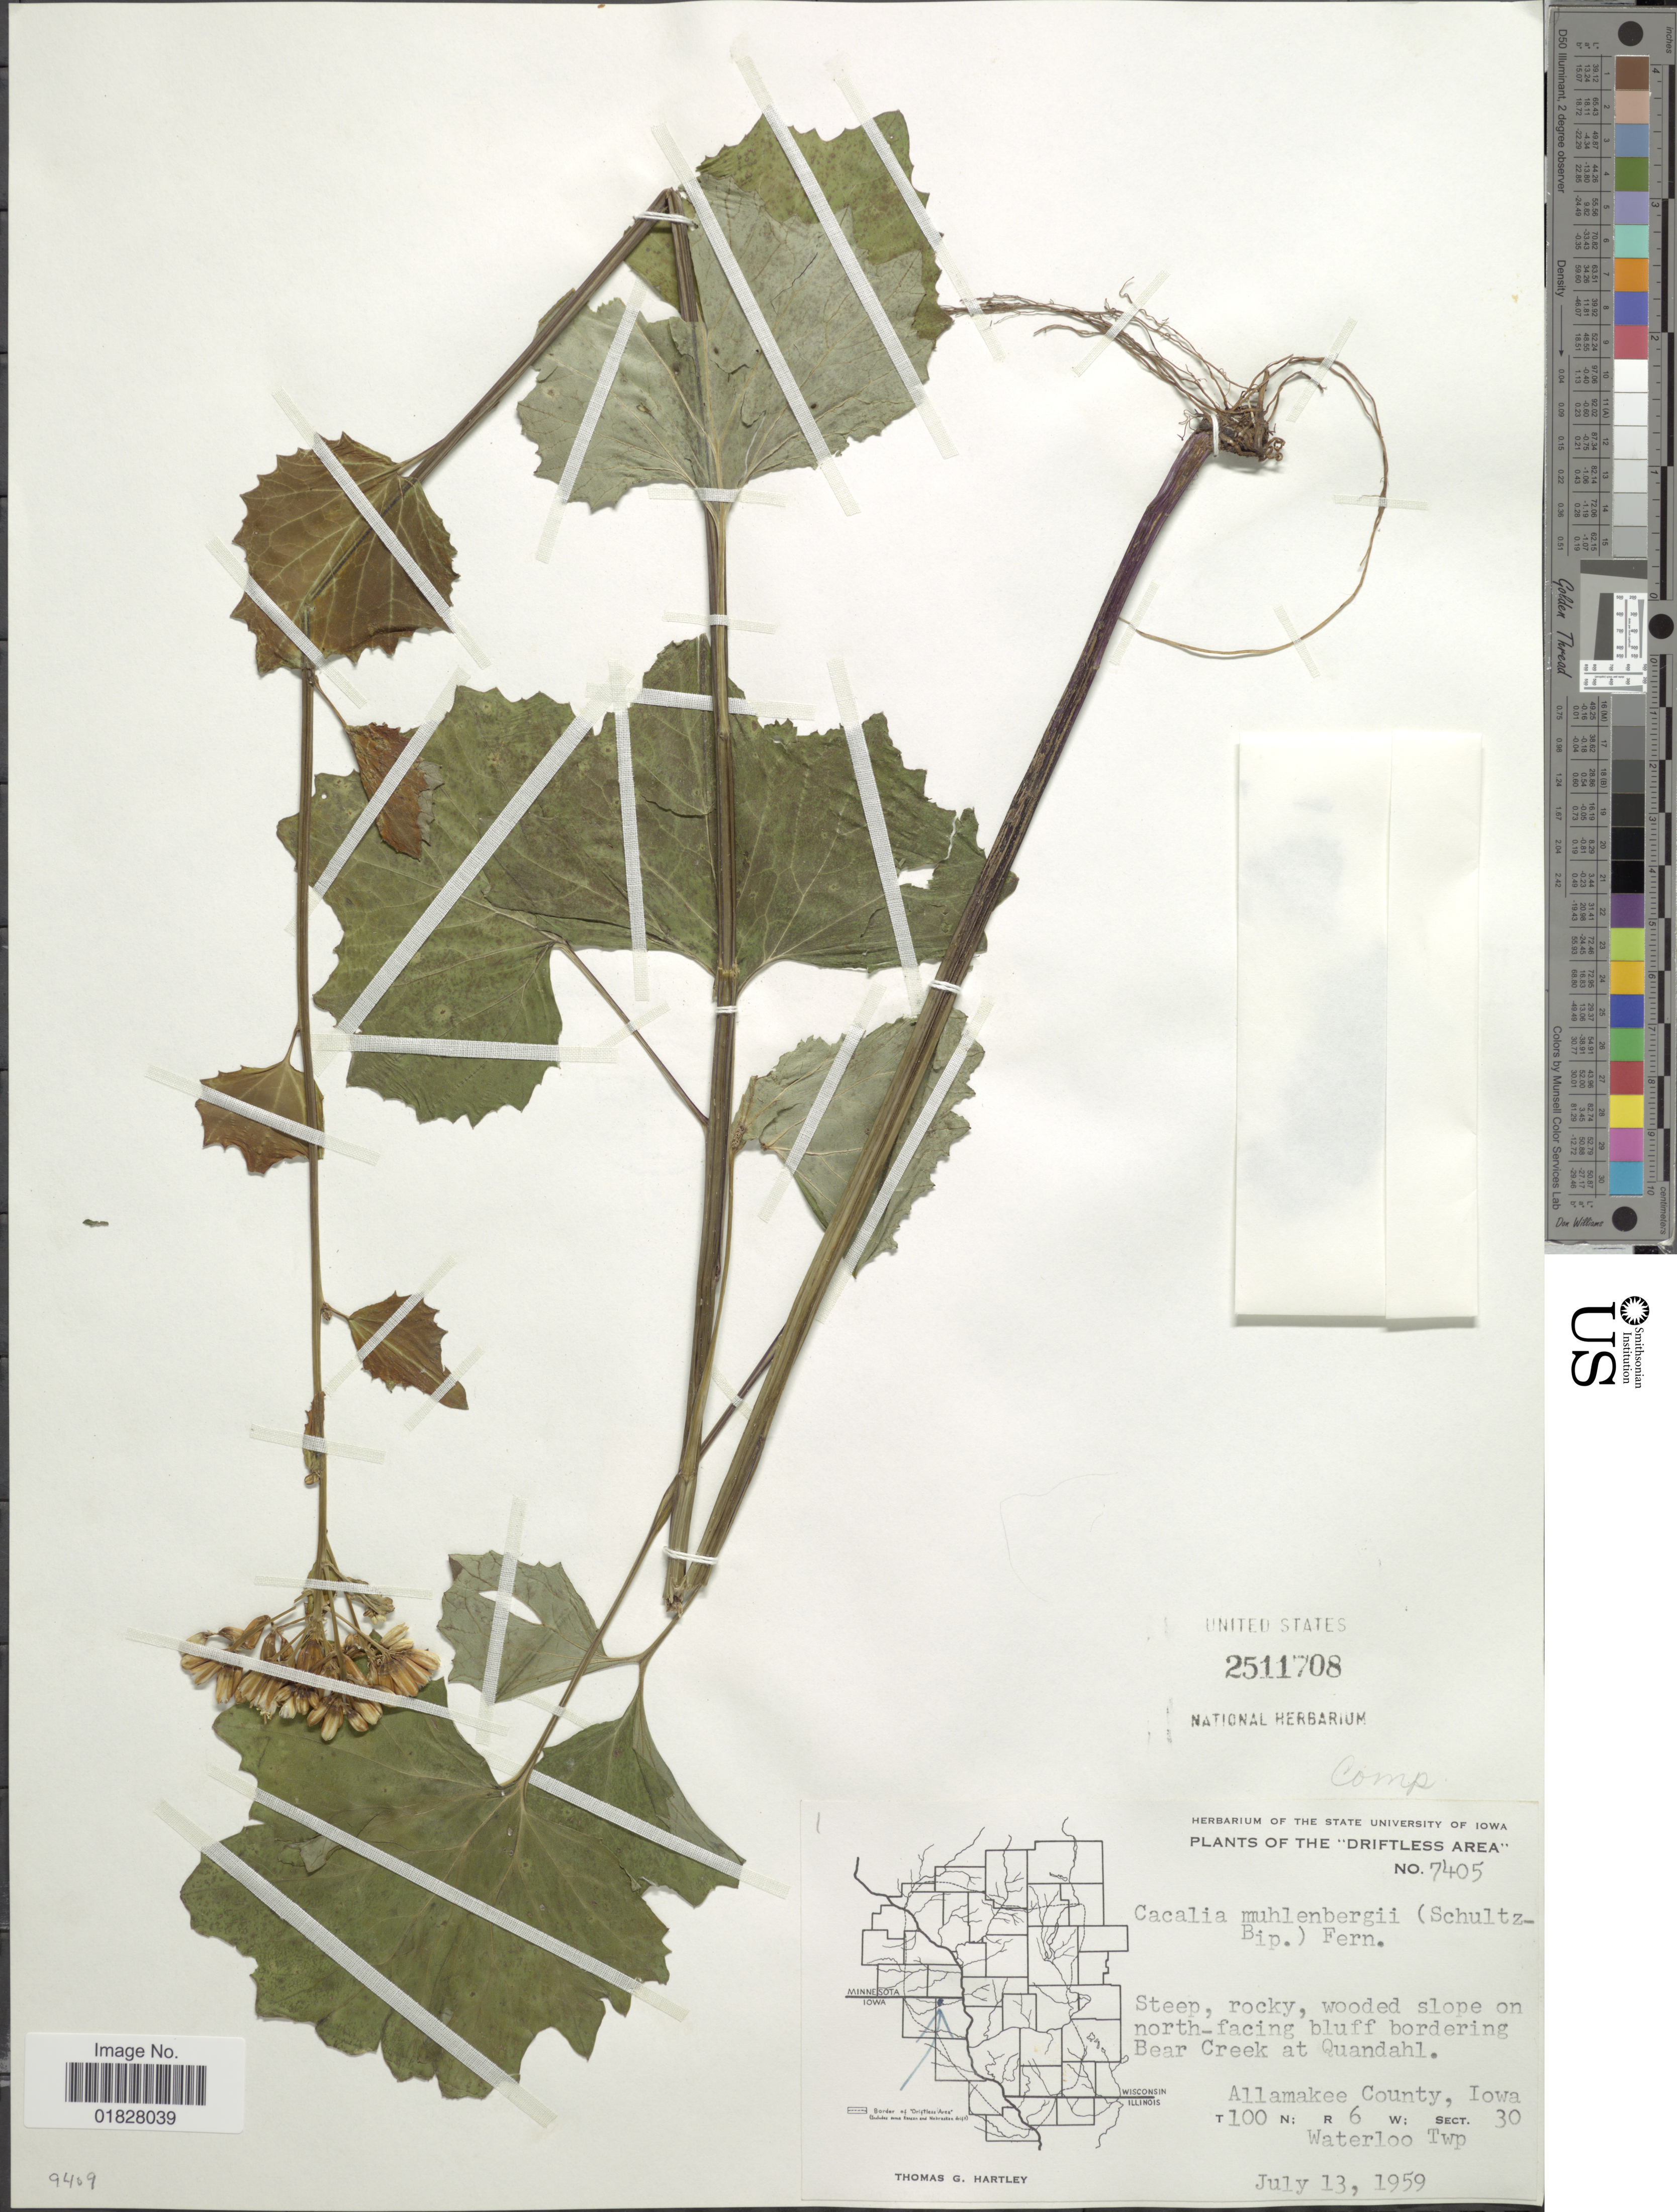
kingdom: Plantae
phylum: Tracheophyta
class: Magnoliopsida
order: Asterales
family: Asteraceae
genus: Arnoglossum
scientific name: Arnoglossum reniforme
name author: (Hook.) H. Rob.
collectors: T. G. Hartley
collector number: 7405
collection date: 1959-07-13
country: United States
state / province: Iowa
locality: Driftless Area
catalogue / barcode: US 2511708